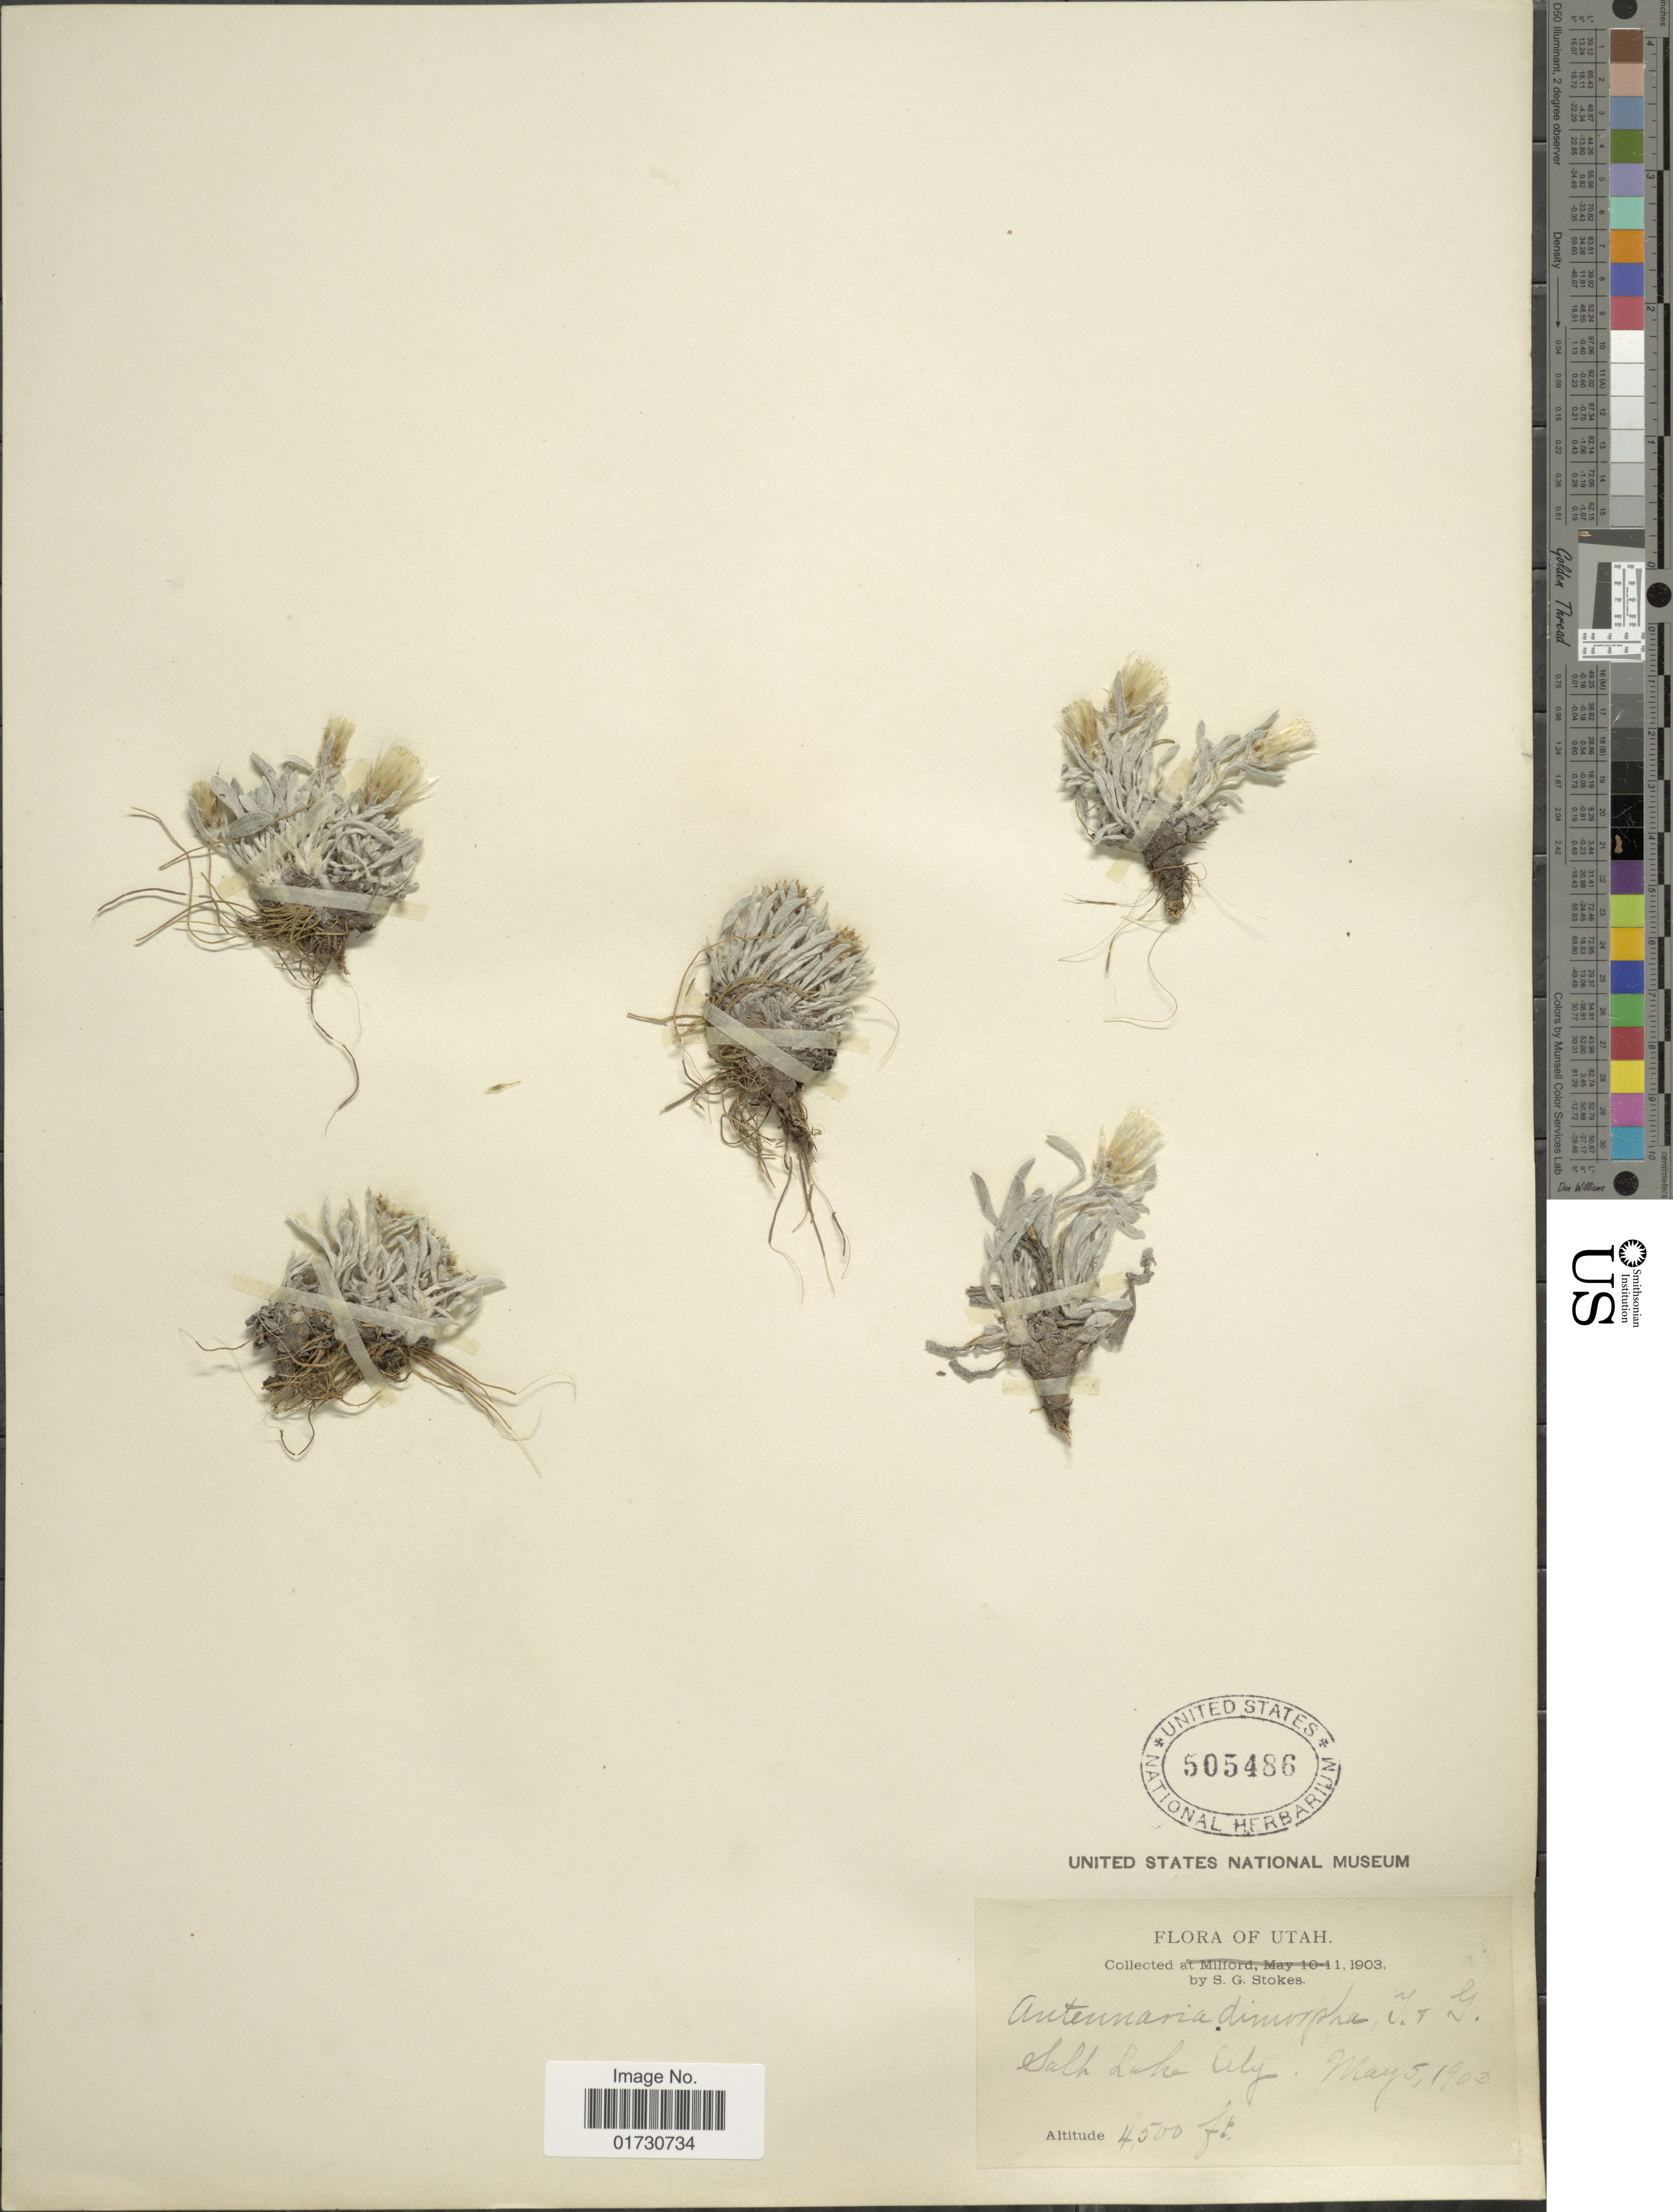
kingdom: Plantae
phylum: Tracheophyta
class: Magnoliopsida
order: Asterales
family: Asteraceae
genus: Antennaria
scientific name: Antennaria dimorpha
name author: (Nutt.) Torr. & A. Gray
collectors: S. G. Stokes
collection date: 1903-05-05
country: United States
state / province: Utah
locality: Salt Lake City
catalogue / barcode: US 505486